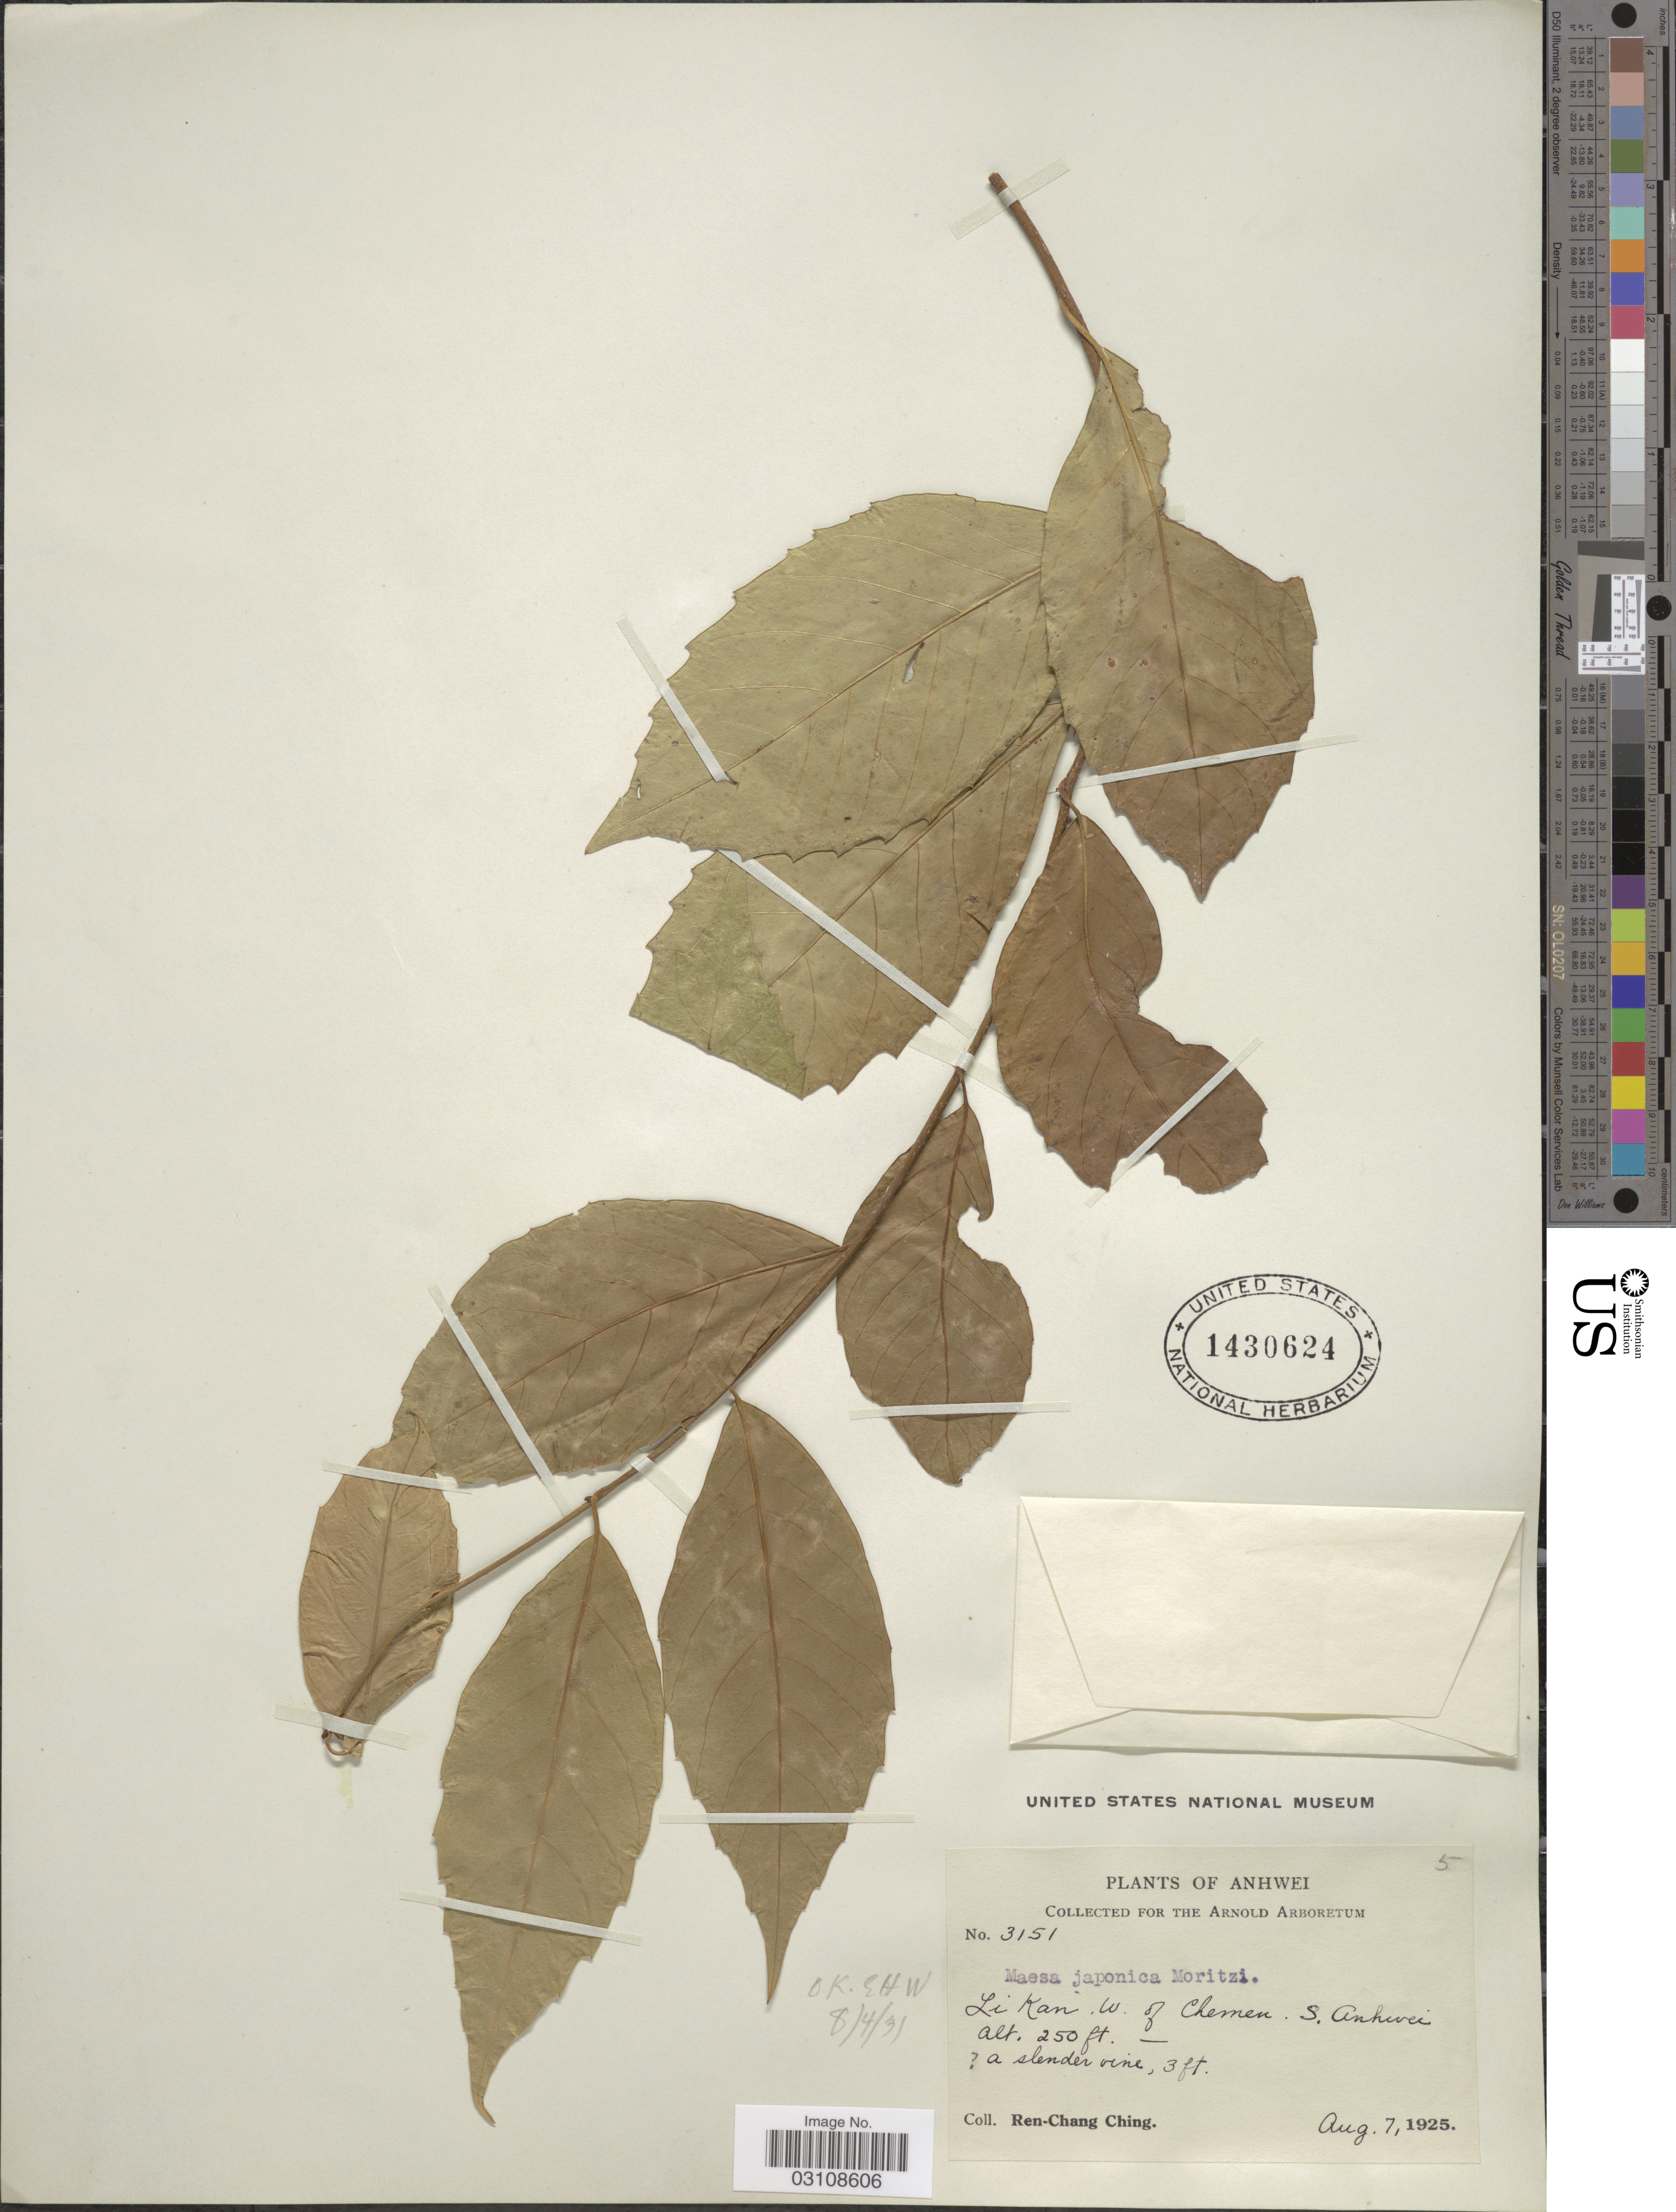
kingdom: Plantae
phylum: Tracheophyta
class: Magnoliopsida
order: Ericales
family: Primulaceae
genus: Maesa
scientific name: Maesa japonica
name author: Merr.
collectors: R. C. Ching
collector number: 3151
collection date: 1925-08-07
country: China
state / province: Anhui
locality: Anhwei. Ki Kan. W. of Chemen. S. Anhwei.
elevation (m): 76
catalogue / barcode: US 1430624